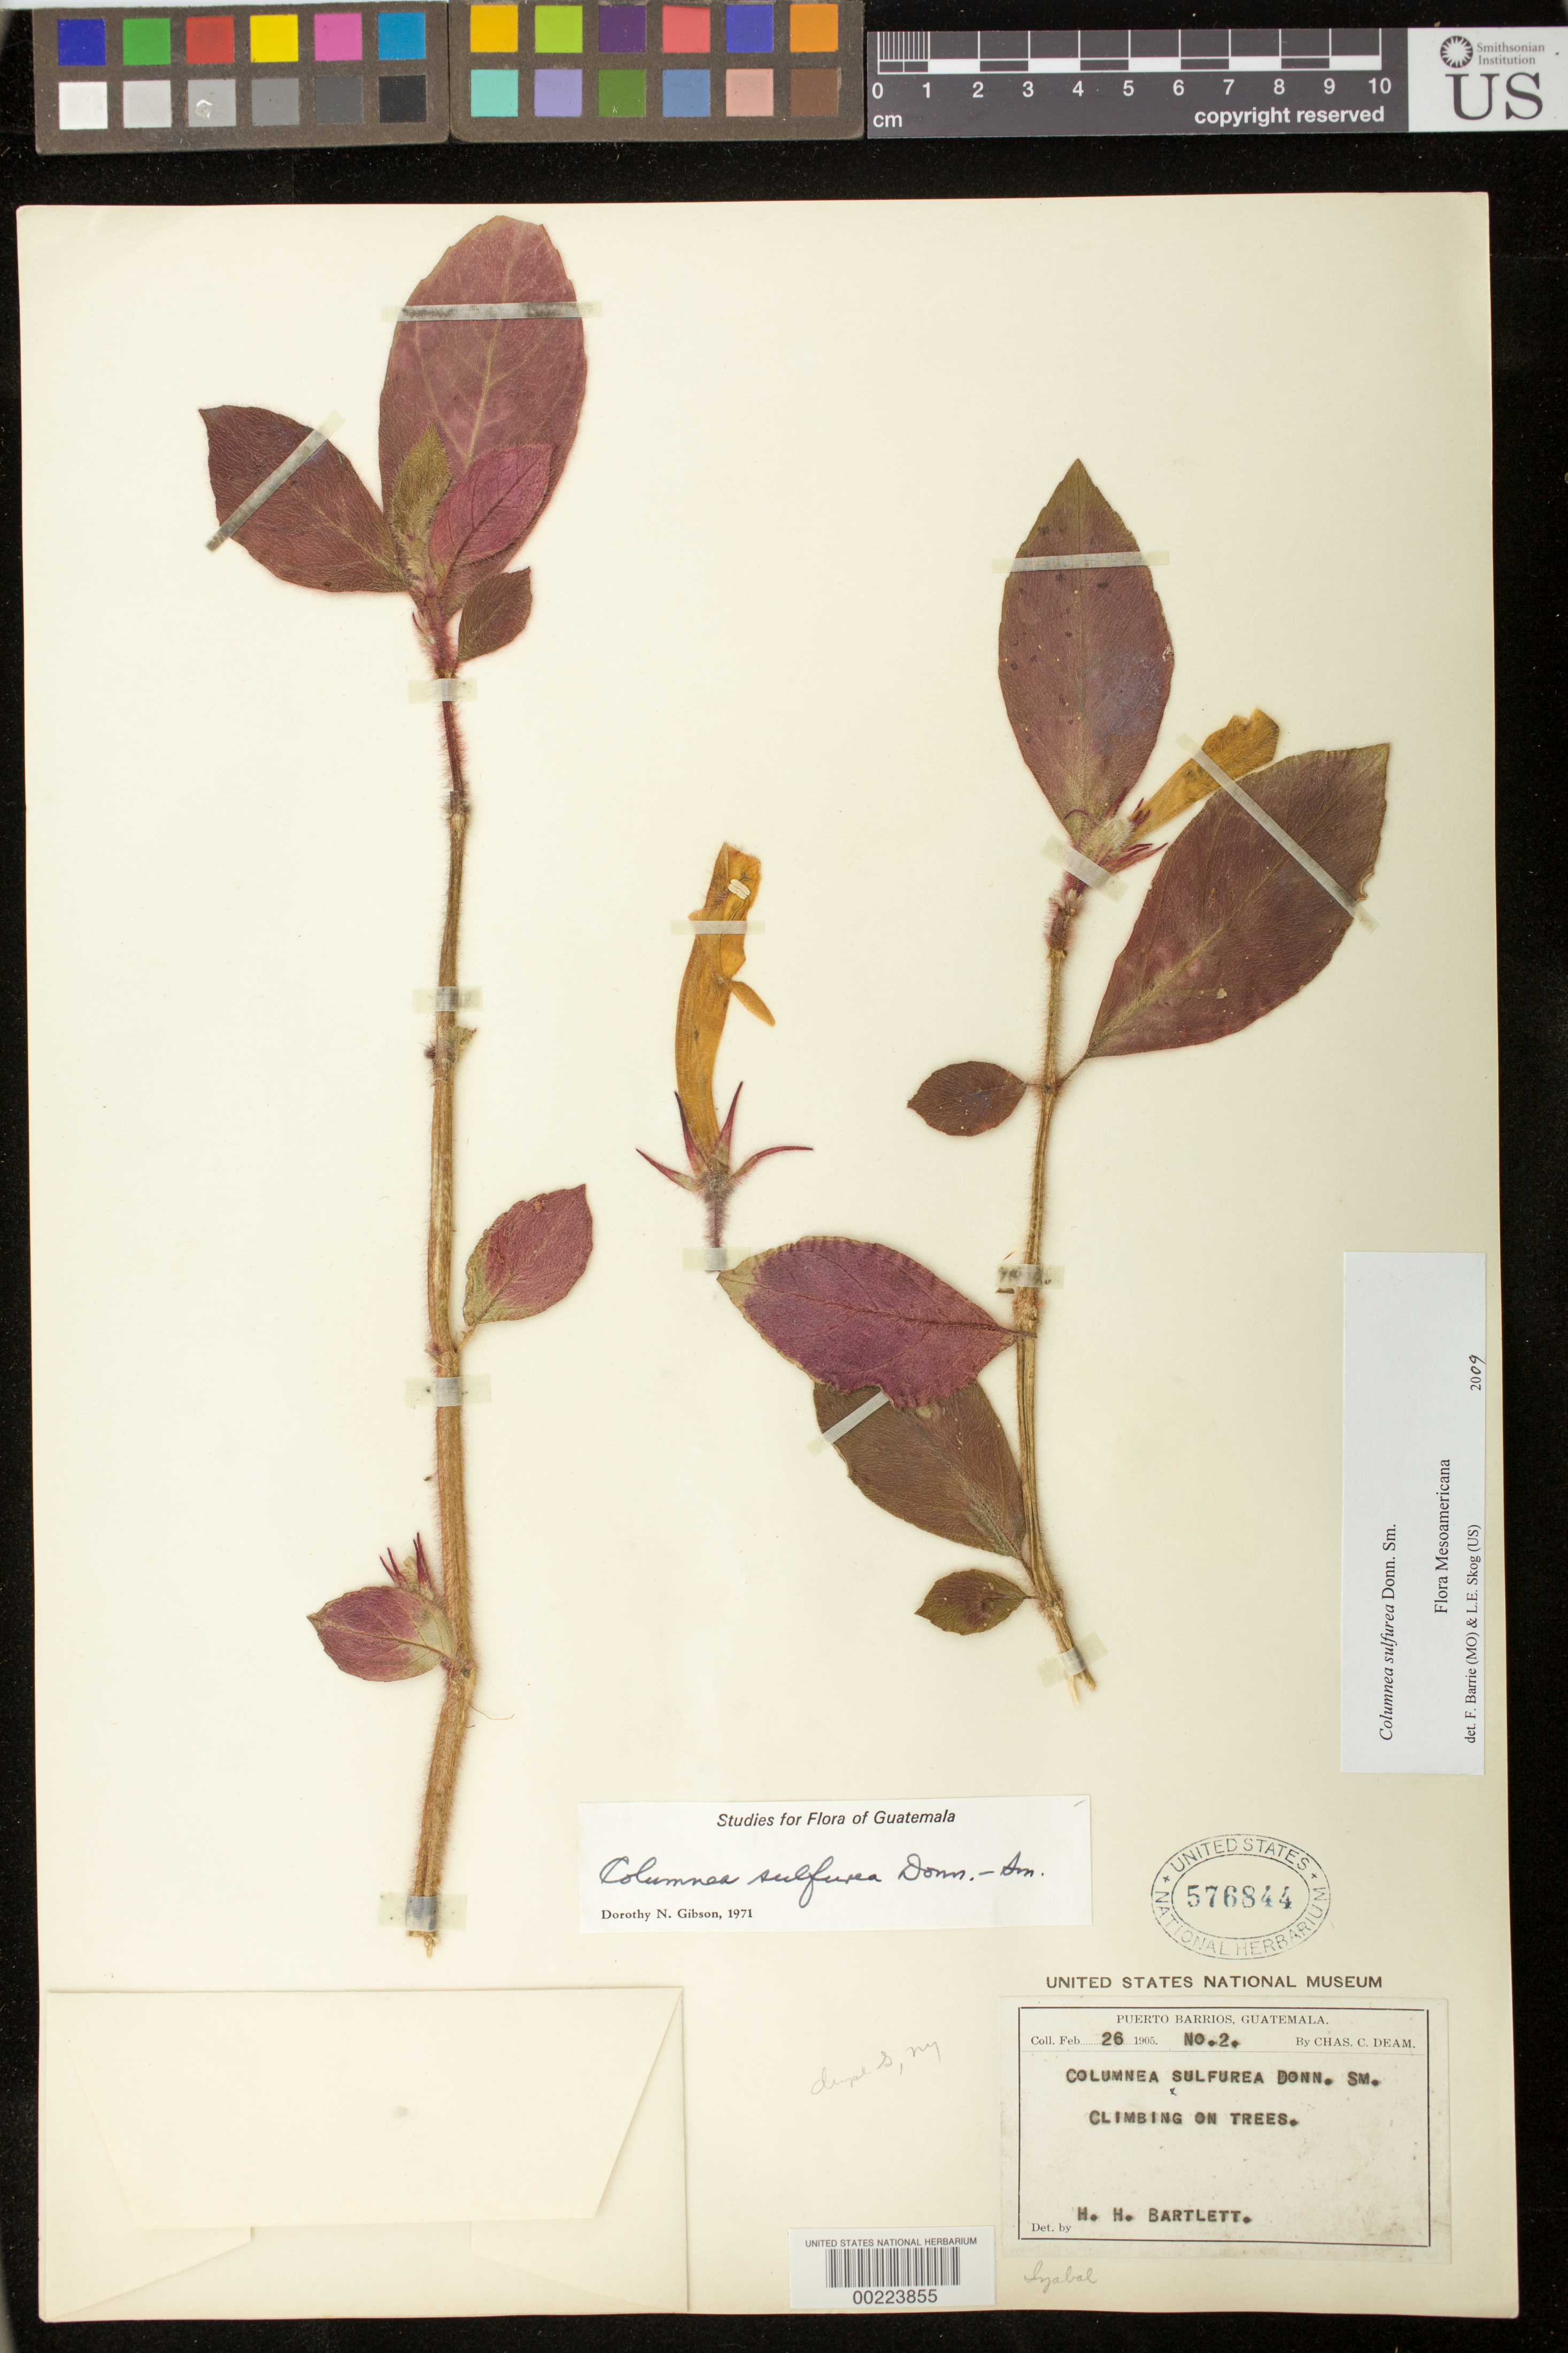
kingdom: Plantae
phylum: Tracheophyta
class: Magnoliopsida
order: Lamiales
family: Gesneriaceae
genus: Columnea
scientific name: Columnea sulfurea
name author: Donn. Sm.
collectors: C. C. Deam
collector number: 2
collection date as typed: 26 Feb 1905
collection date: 1905-02-26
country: Guatemala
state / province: Izabal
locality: Puerto Barrios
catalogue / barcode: US 576844